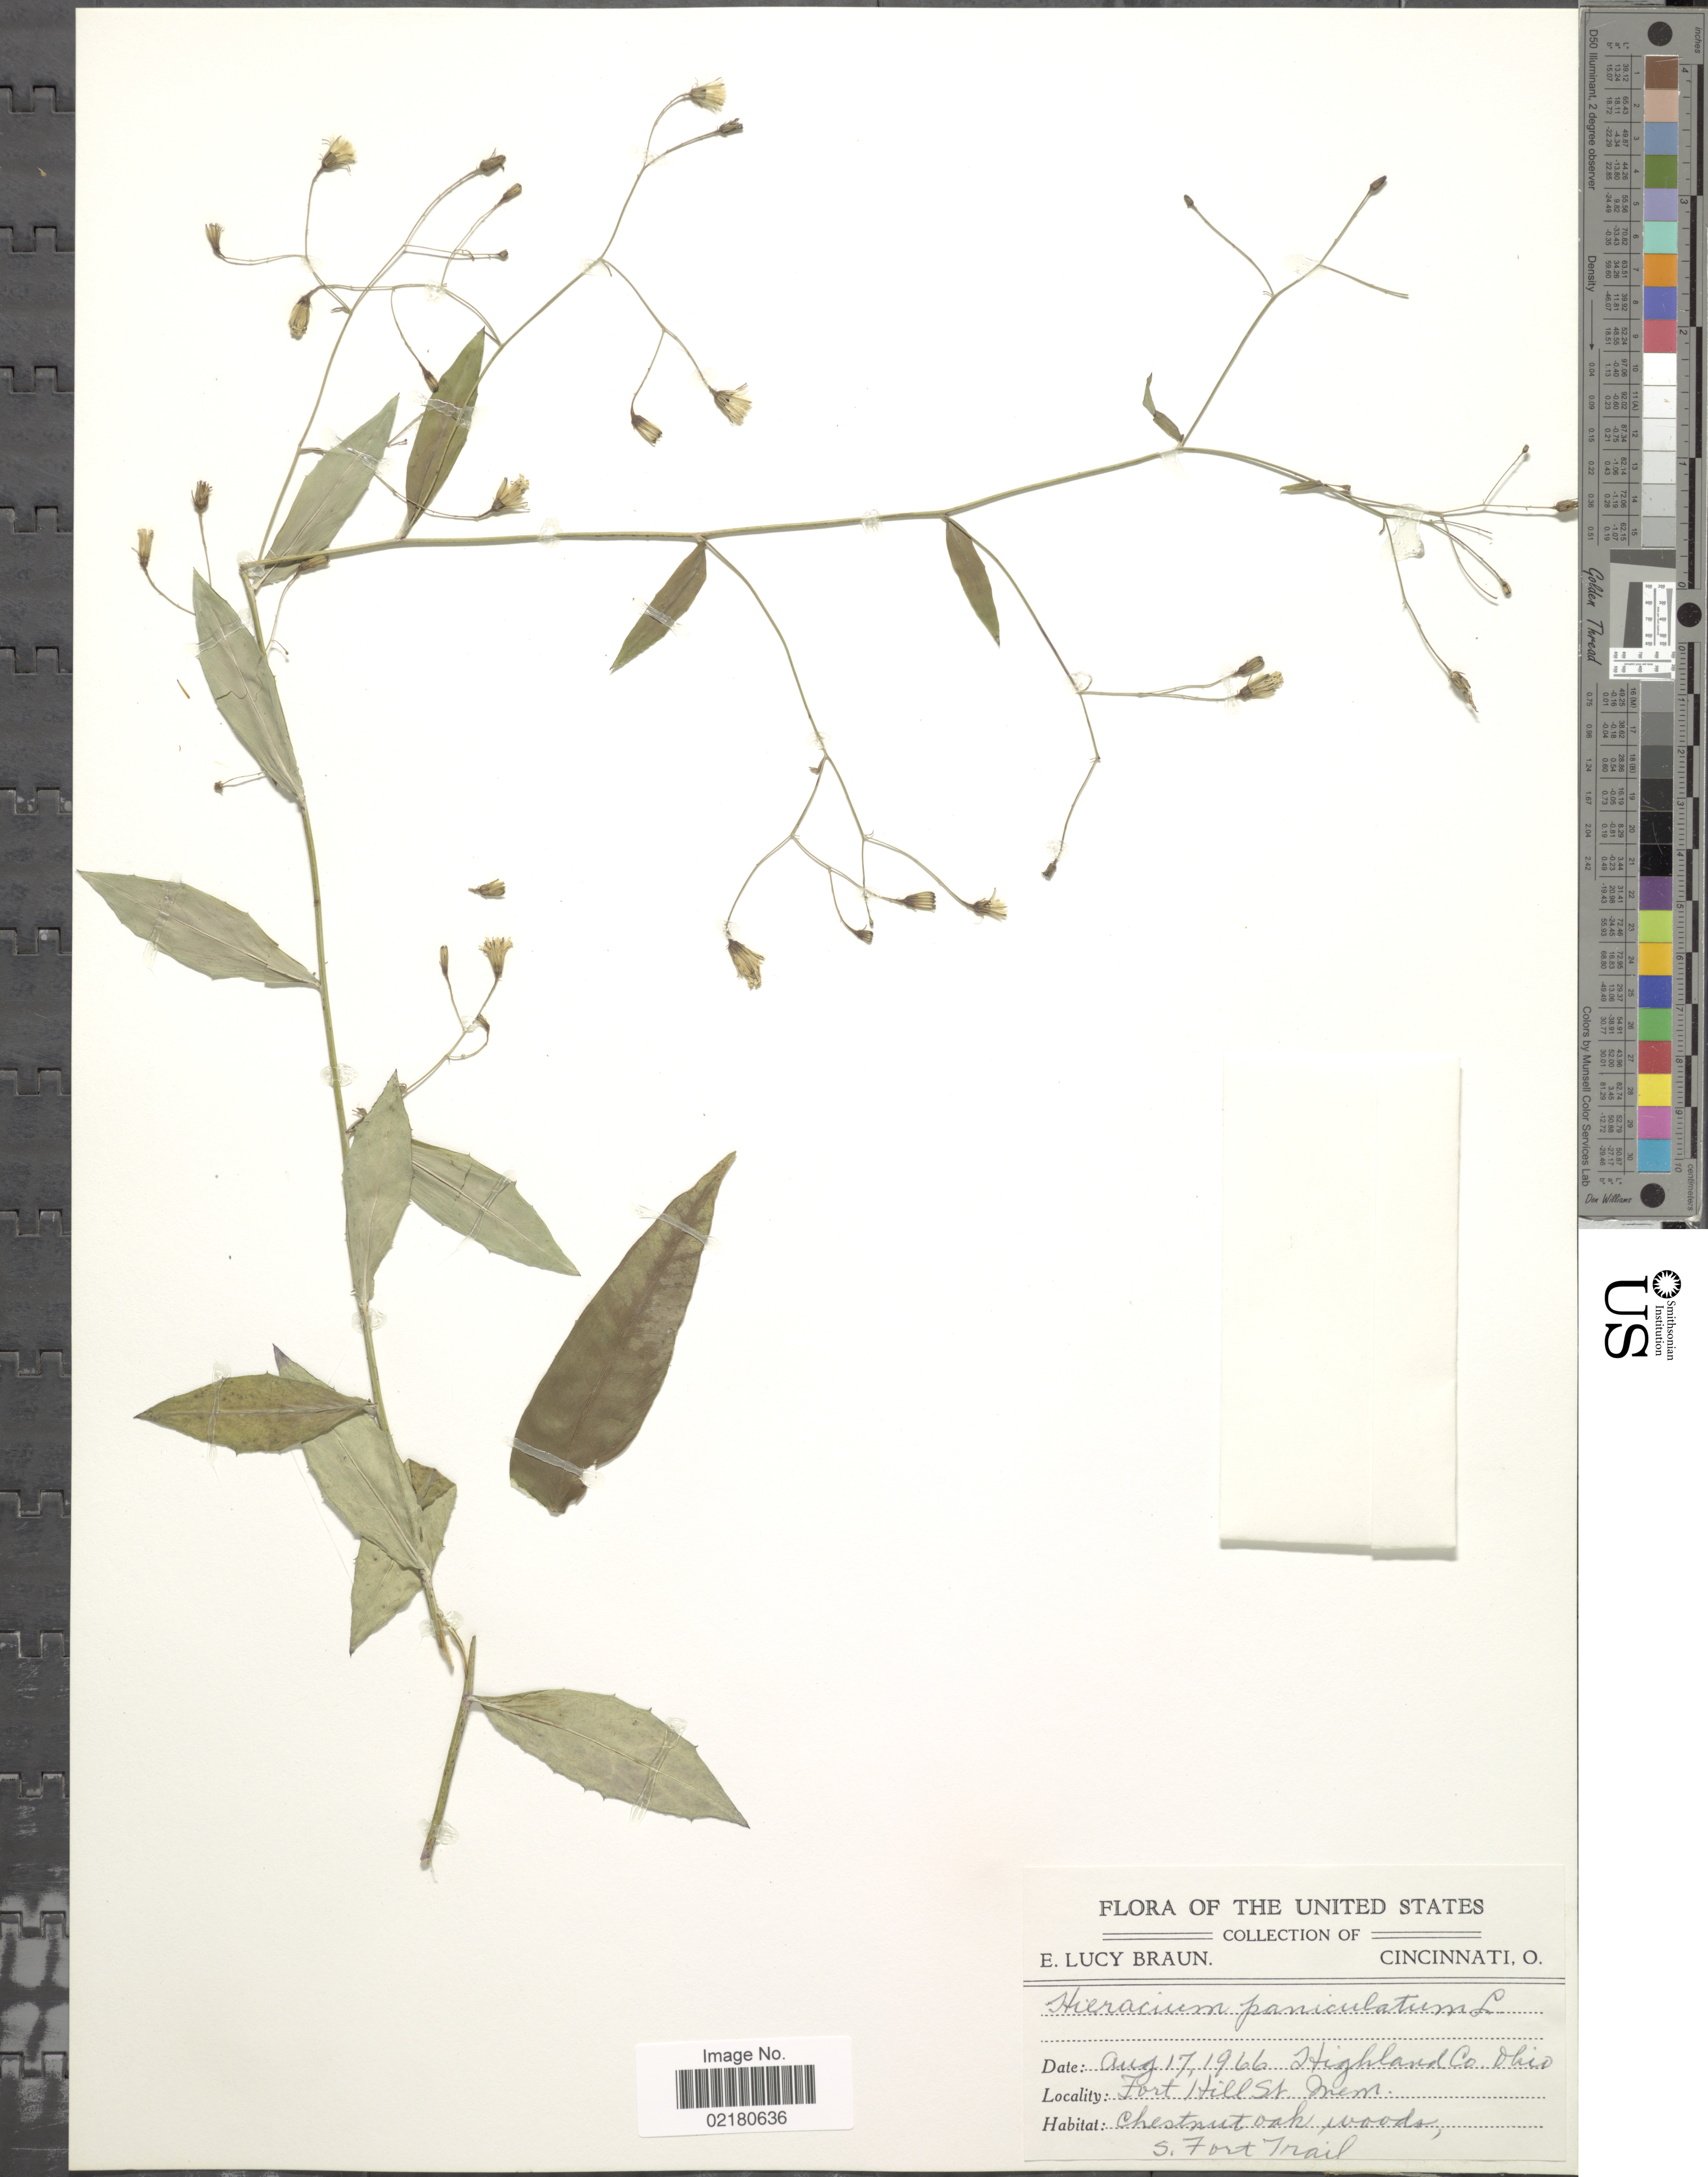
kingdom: Plantae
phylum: Tracheophyta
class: Magnoliopsida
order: Asterales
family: Asteraceae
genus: Hieracium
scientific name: Hieracium paniculatum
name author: L.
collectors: E. L. Braun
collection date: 1966-08-17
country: United States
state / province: Ohio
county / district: Highland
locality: Fort Hill St. Memorial, Chestnut oak woods S Fort Trail